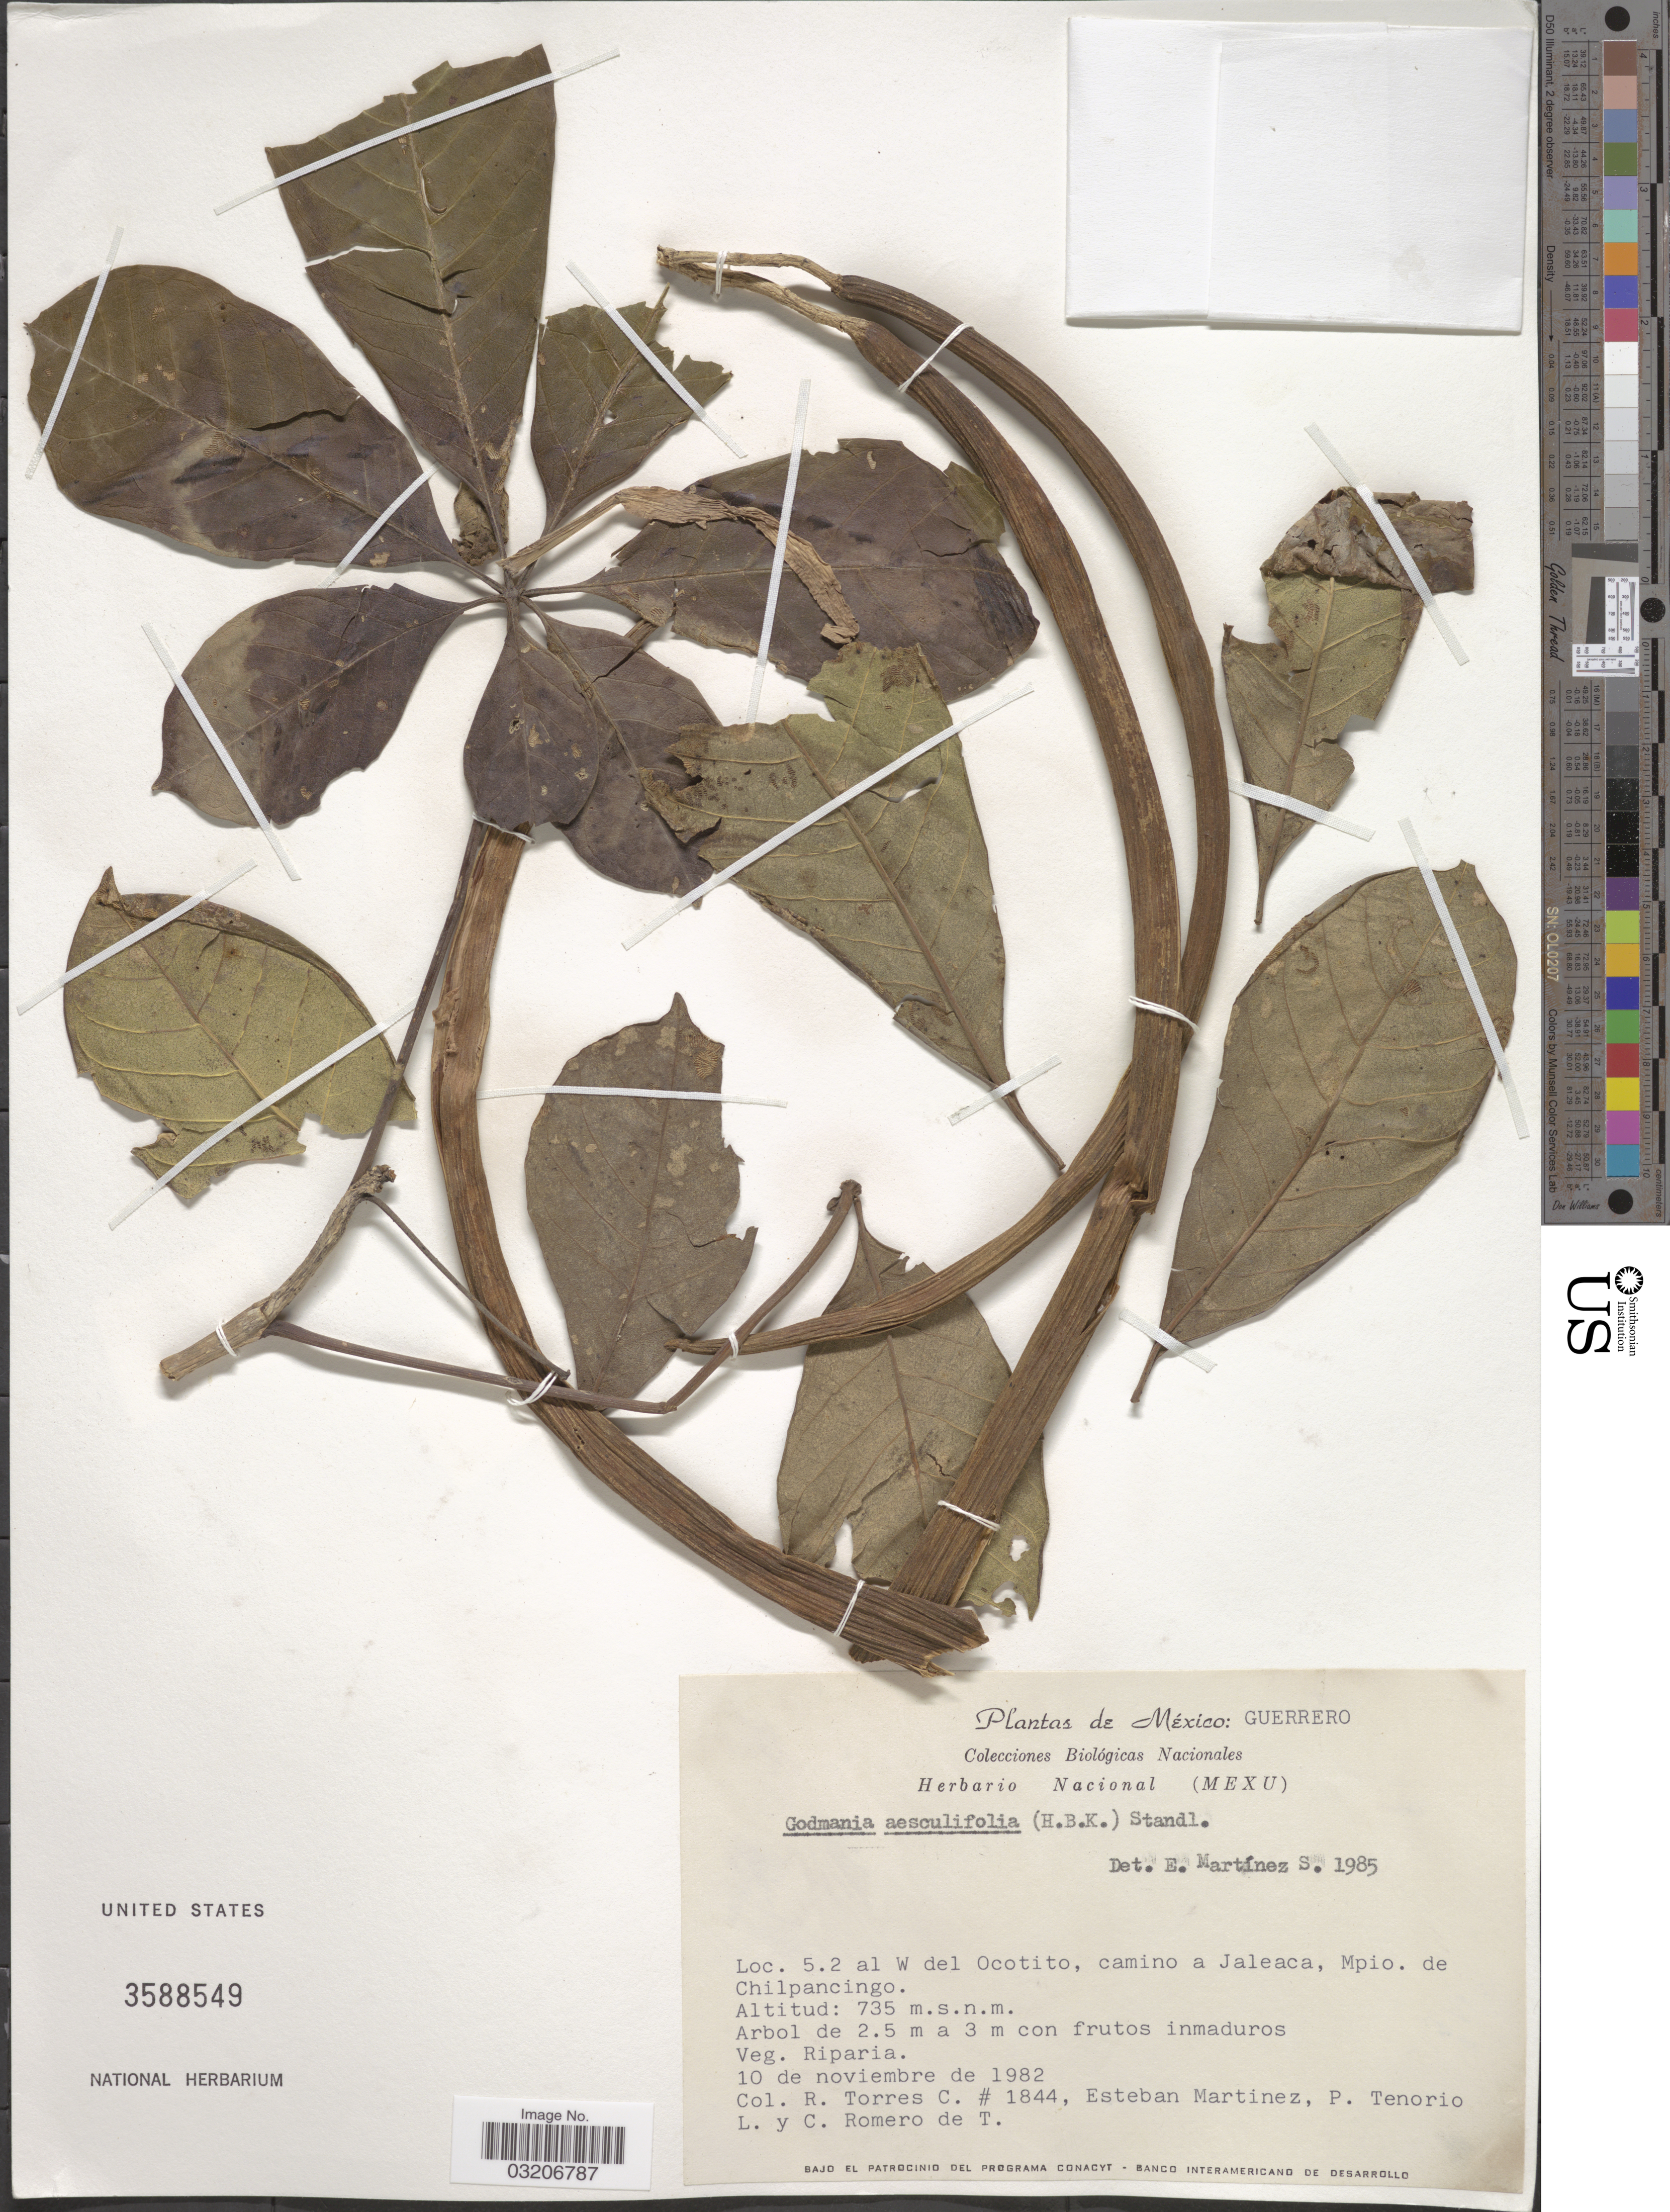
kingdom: Plantae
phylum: Tracheophyta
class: Magnoliopsida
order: Lamiales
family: Bignoniaceae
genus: Godmania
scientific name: Godmania aesculifolia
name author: Standl.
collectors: R. Torres C., E. Martínez, P. Tenorio L. & C. Romero de T.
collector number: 1844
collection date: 1982-11-10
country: Mexico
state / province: Guerrero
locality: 5.2 al W del Ocotito, camino a Jaleaca, Mpio. de Chilpancingo.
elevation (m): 735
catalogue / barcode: US 3588549